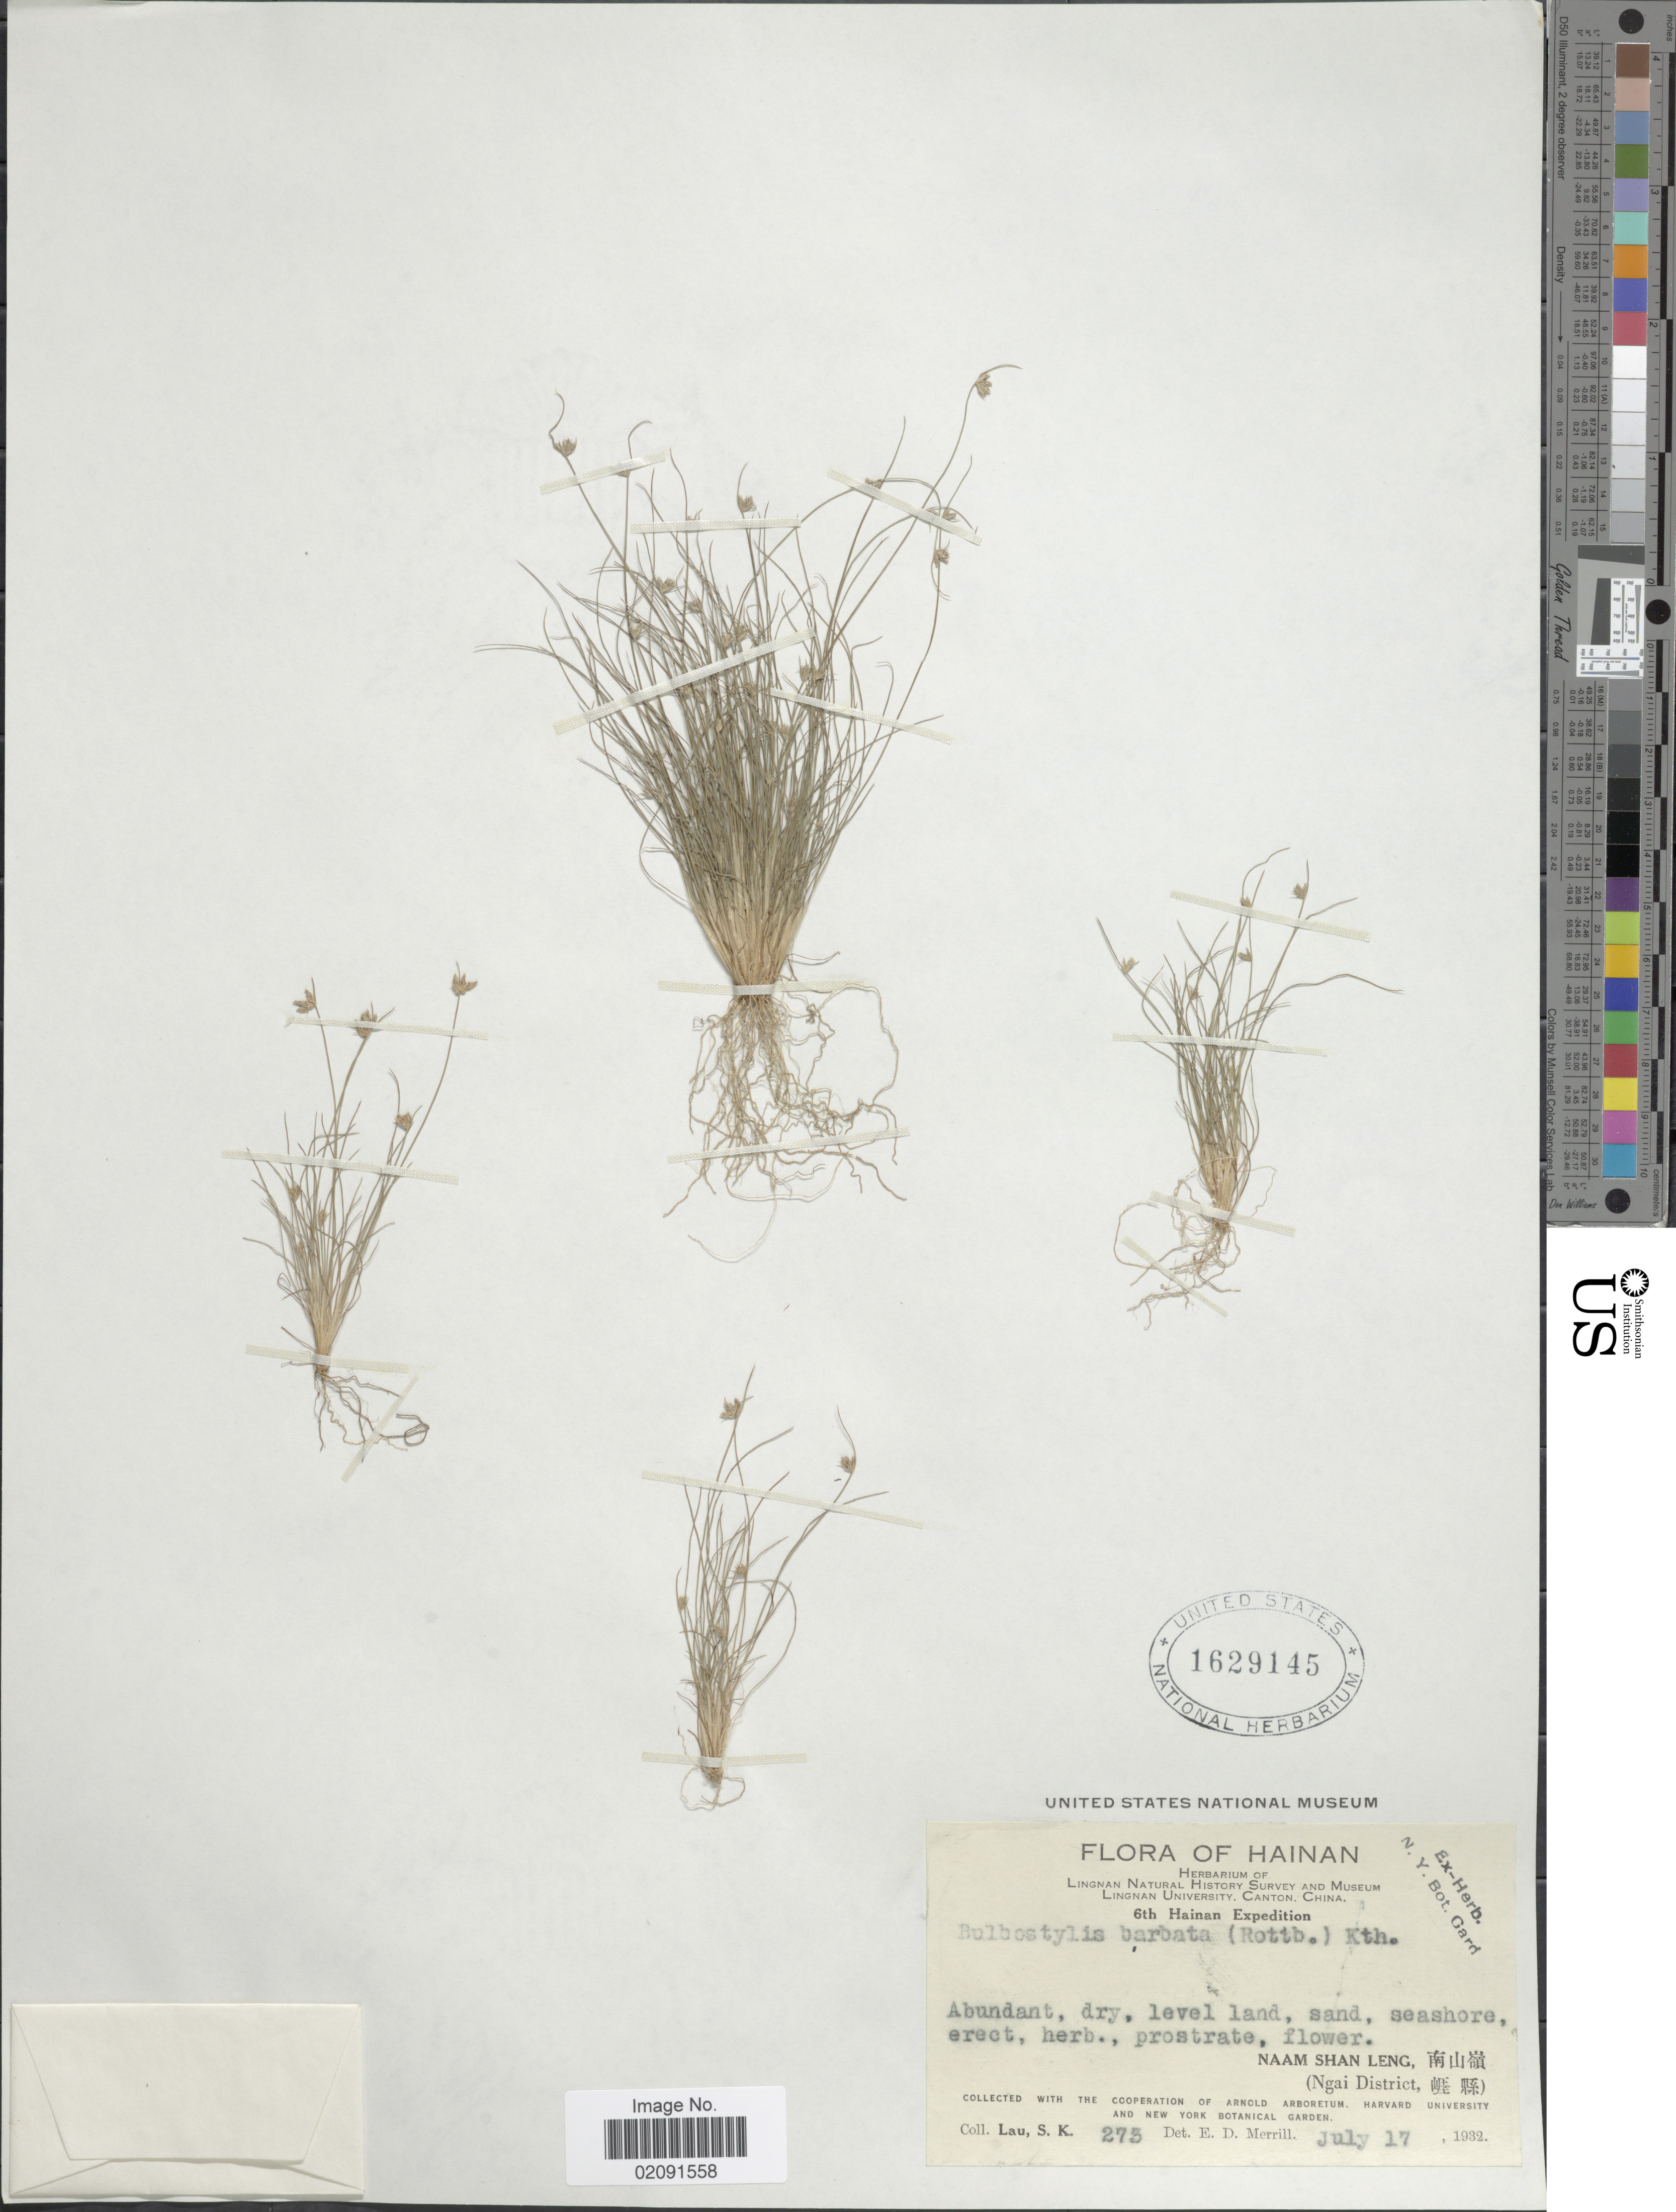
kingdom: Plantae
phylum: Tracheophyta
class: Liliopsida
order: Poales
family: Cyperaceae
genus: Bulbostylis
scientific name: Bulbostylis barbata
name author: (Rottb.) C.B. Clarke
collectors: S. K. Lau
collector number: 275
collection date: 1932-07-17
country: China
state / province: Hainan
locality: Naam Shan Leng (Ngai District), seashore.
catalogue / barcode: US 1629145